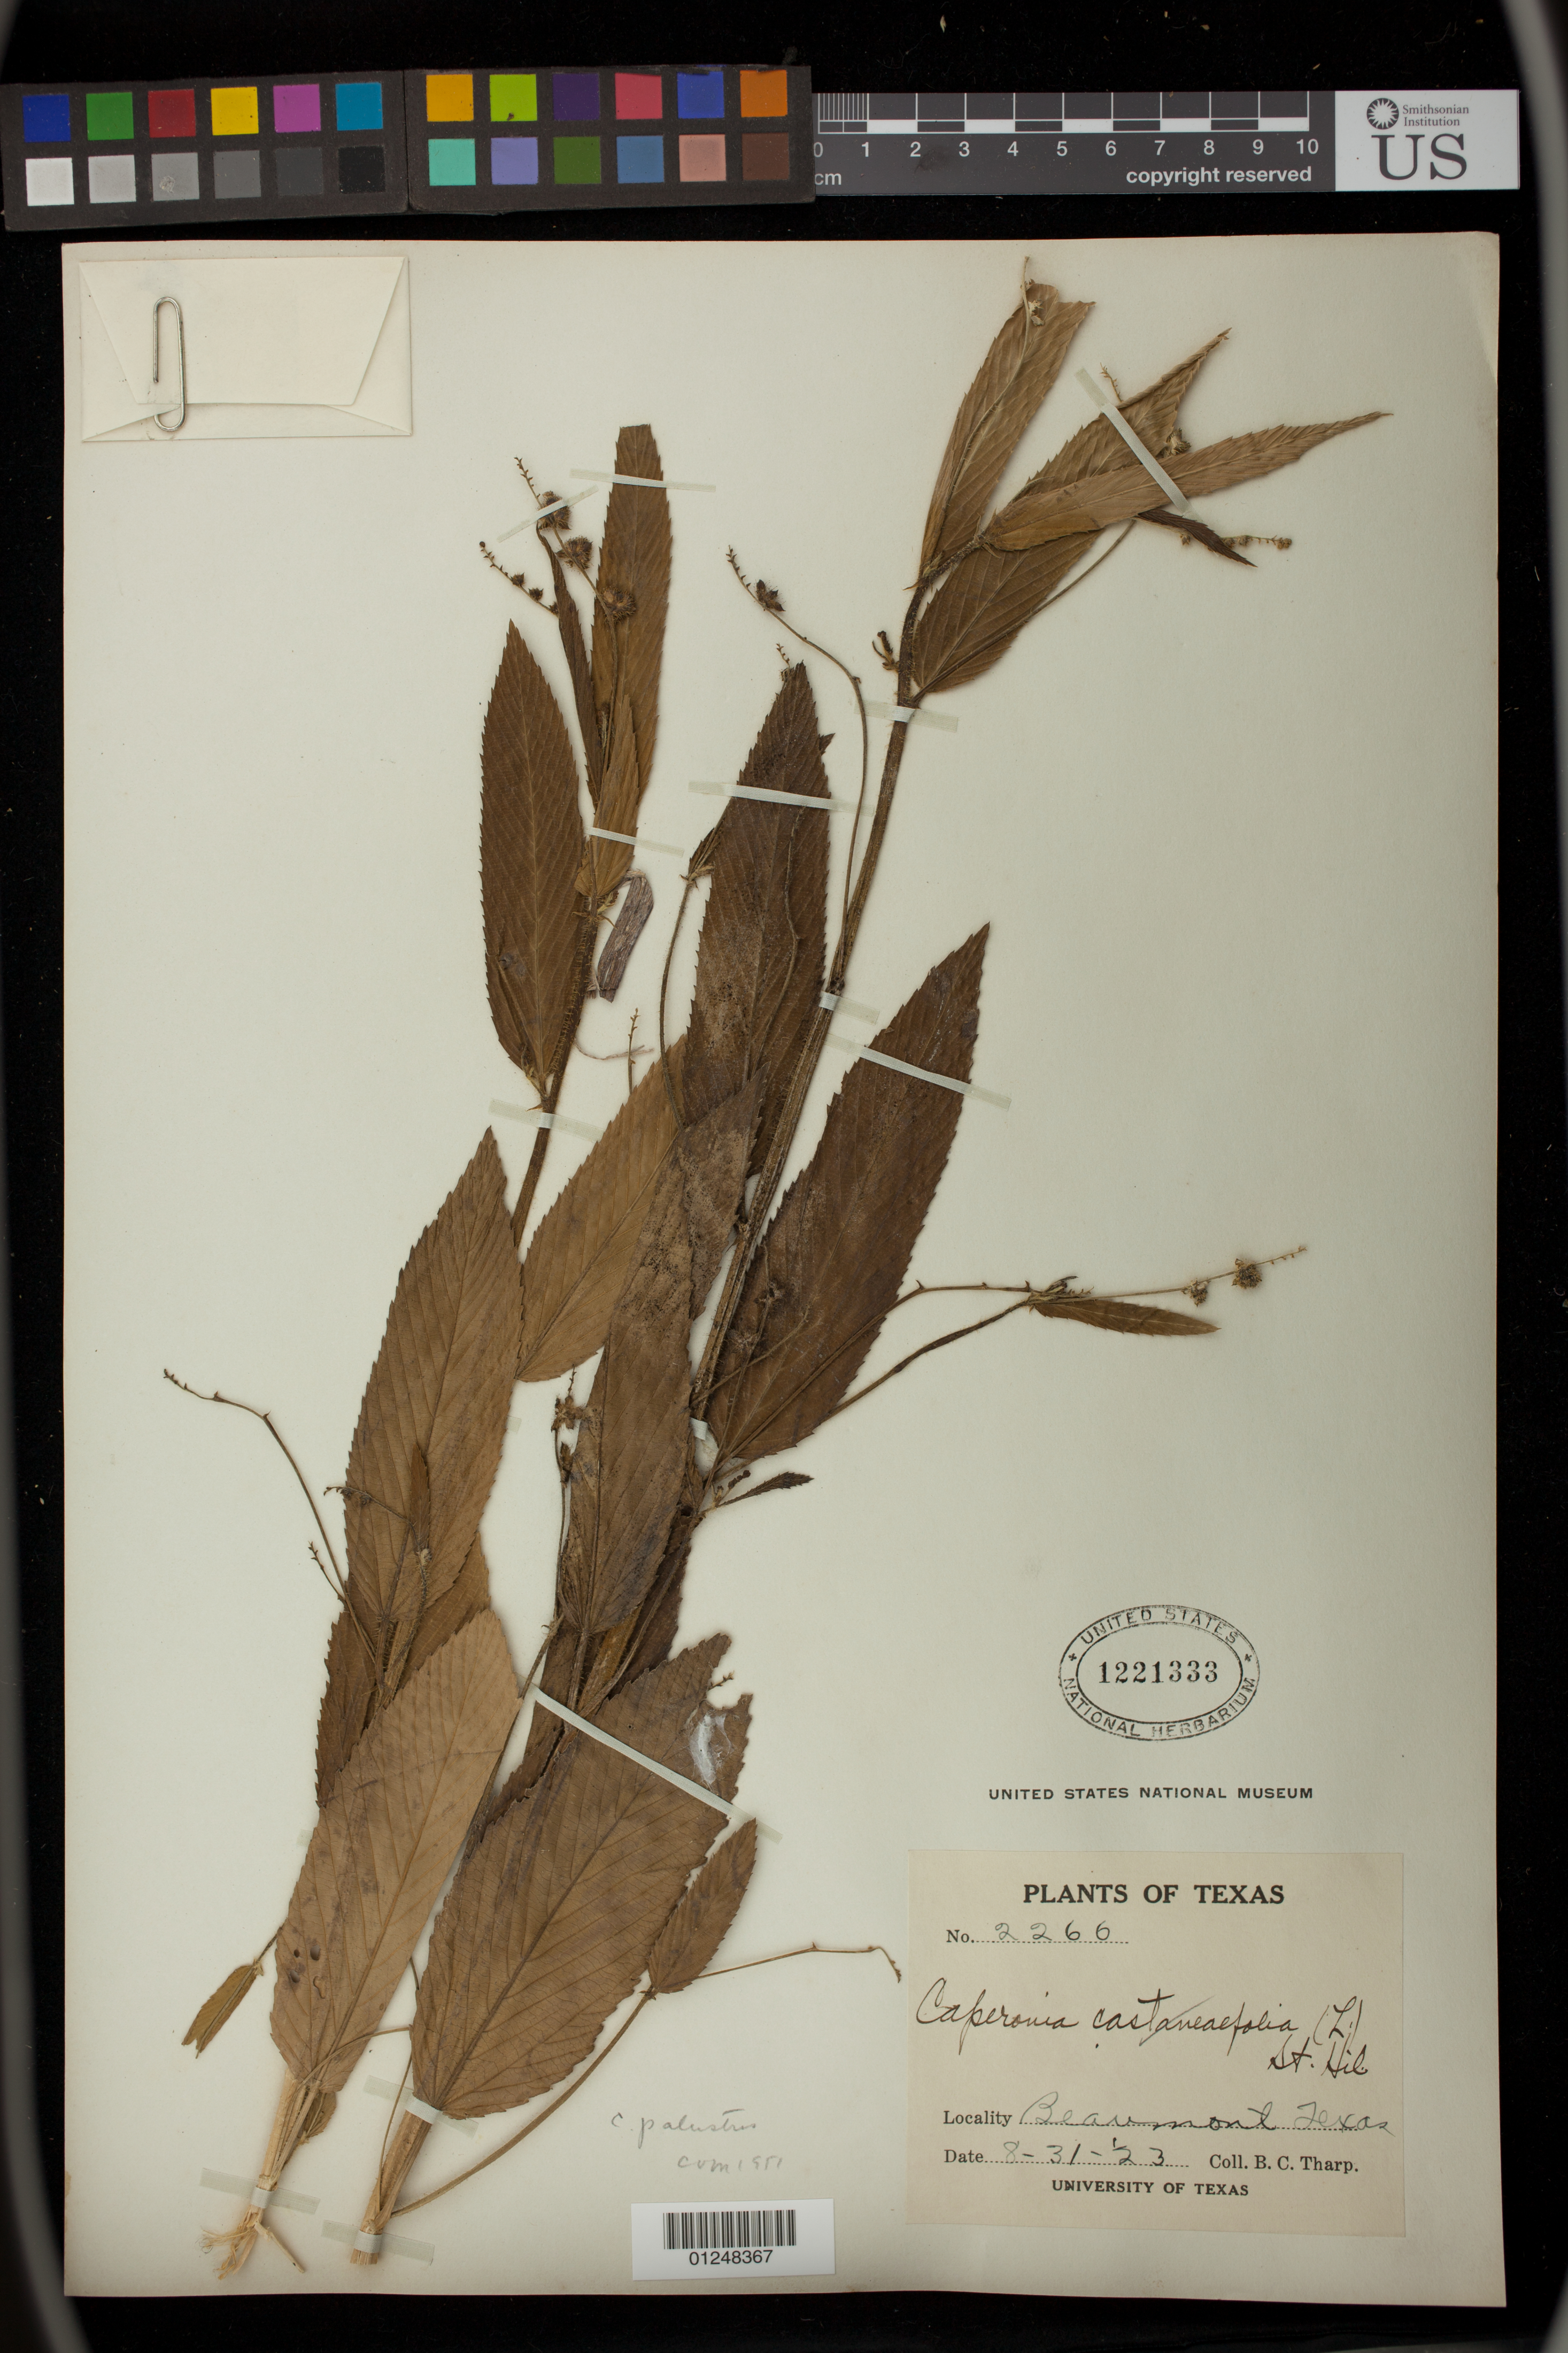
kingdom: Plantae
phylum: Tracheophyta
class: Magnoliopsida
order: Malpighiales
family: Euphorbiaceae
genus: Caperonia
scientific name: Caperonia castaneifolia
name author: (L.) A. St.-Hil.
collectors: B. C. Tharp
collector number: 2266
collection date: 1923-08-31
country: United States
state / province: Texas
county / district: Beaumont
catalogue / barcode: US 1221333